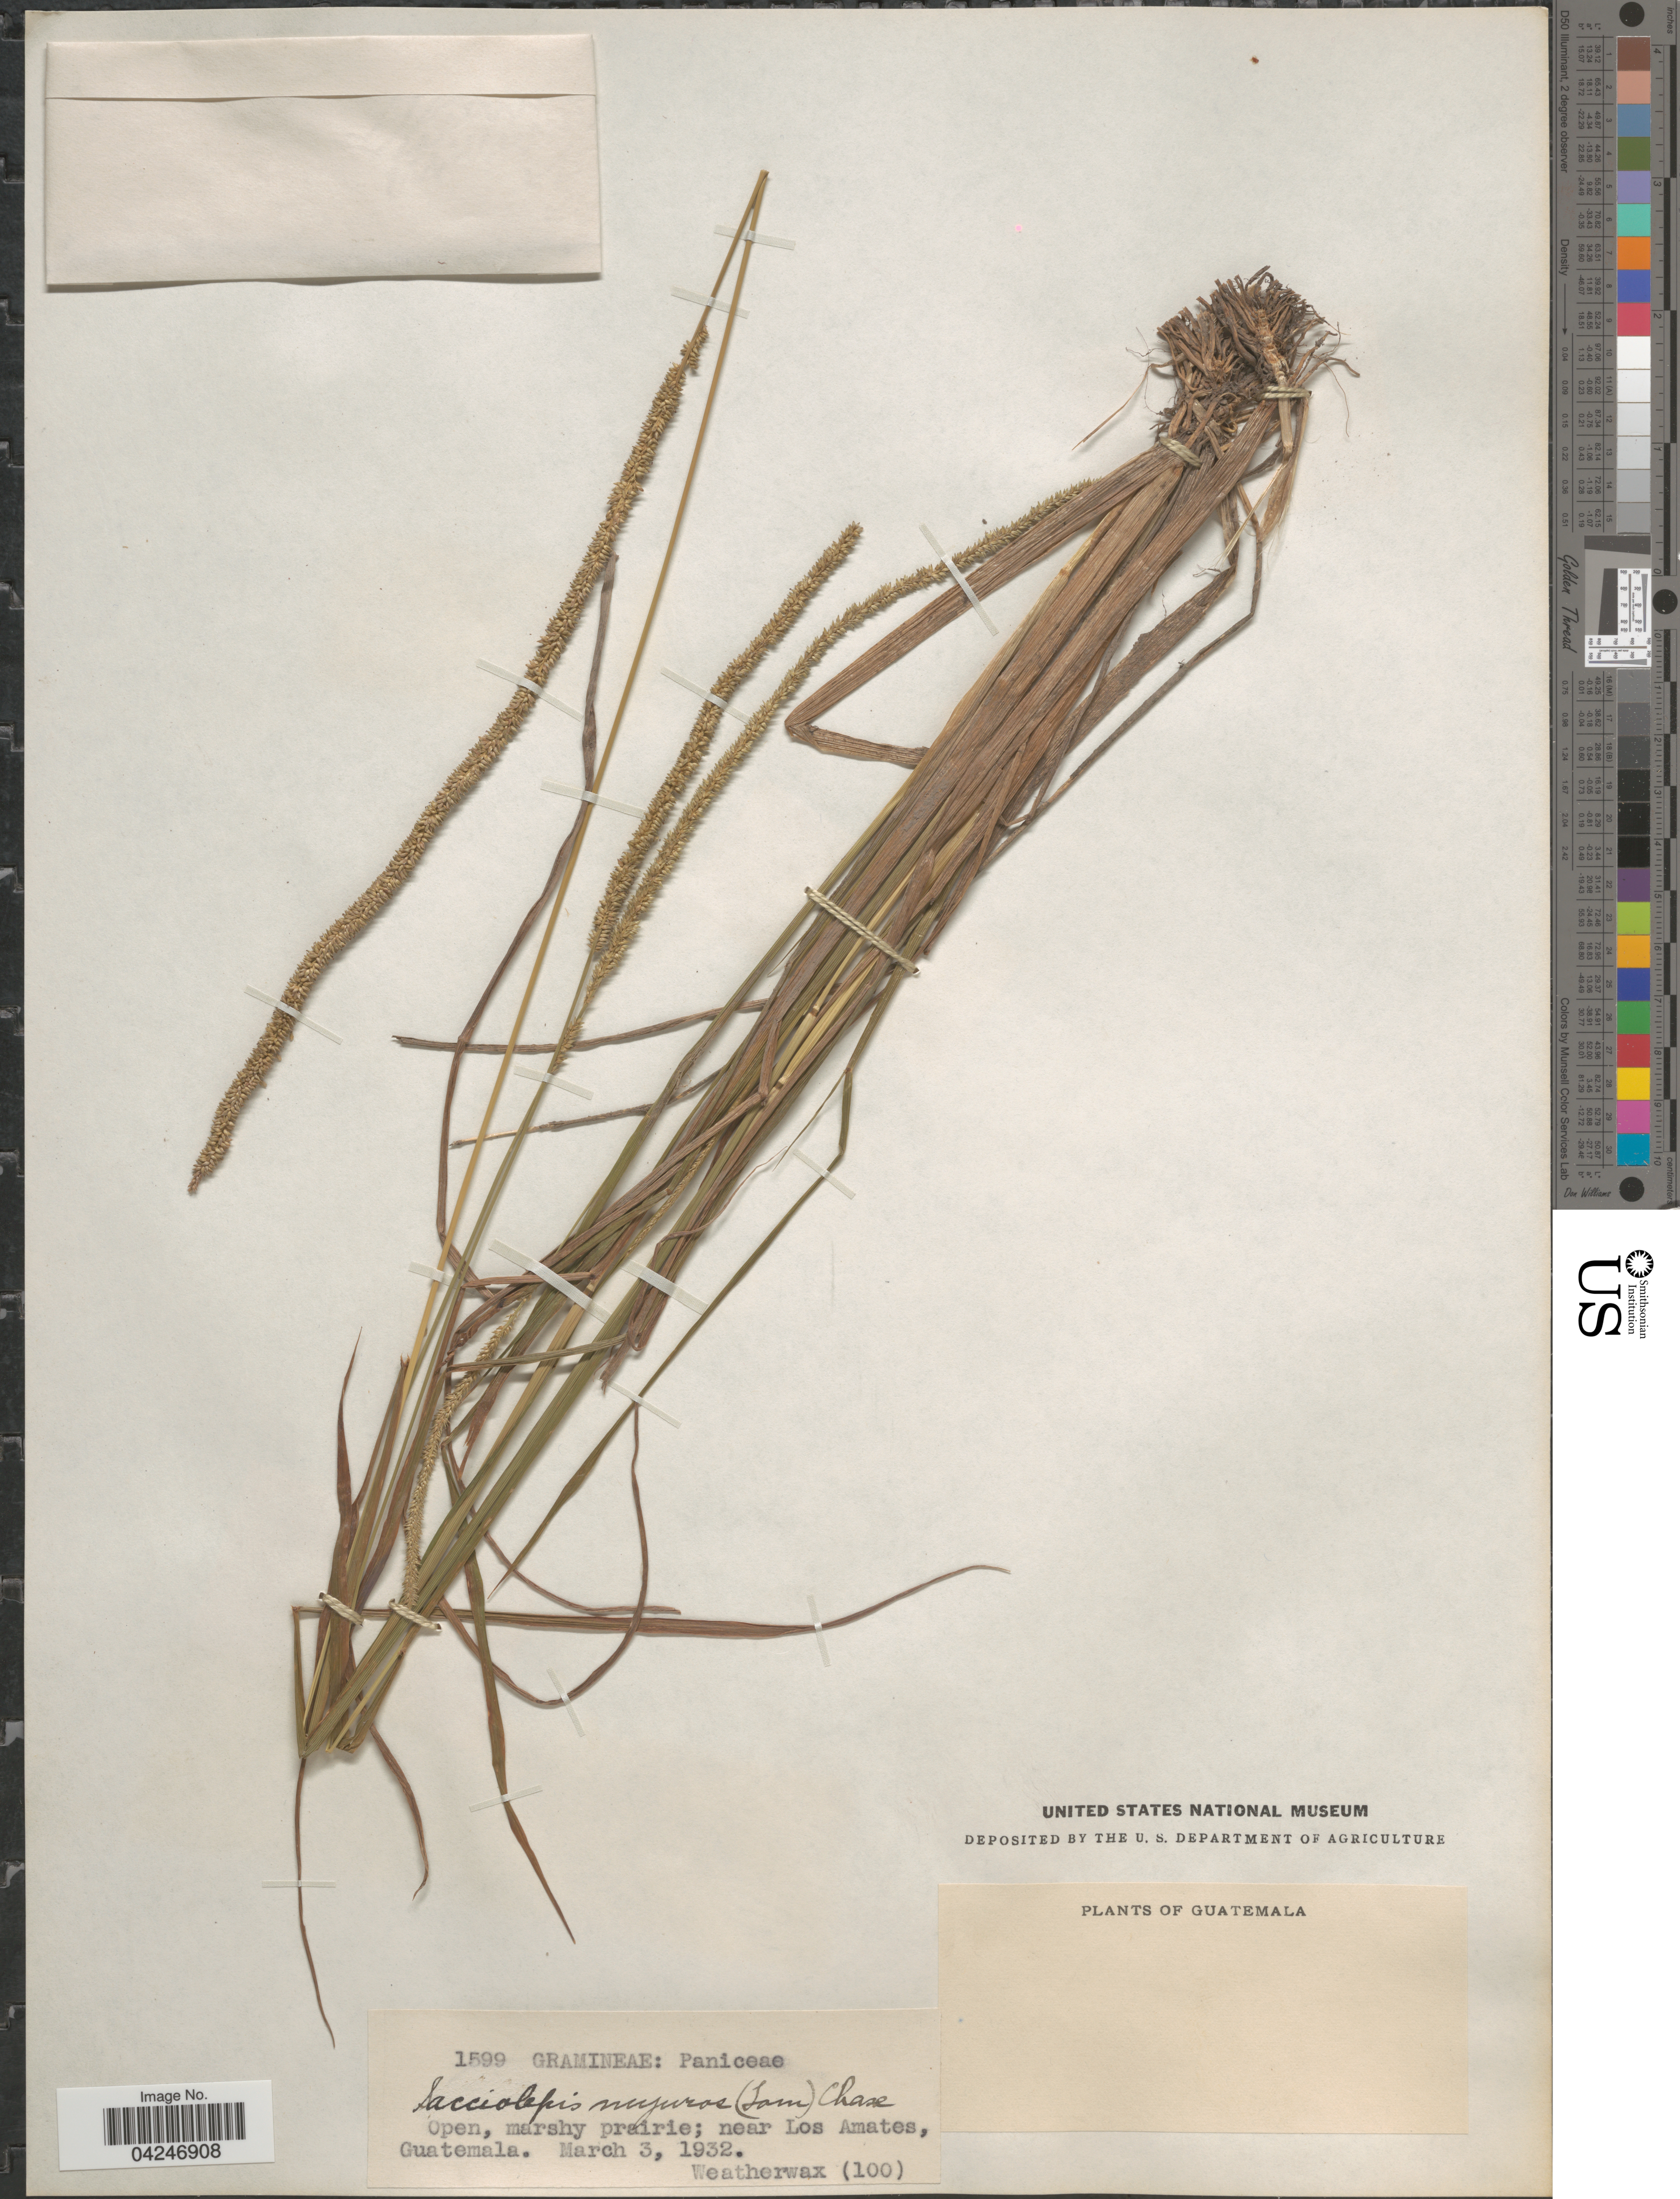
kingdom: Plantae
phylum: Tracheophyta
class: Liliopsida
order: Poales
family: Poaceae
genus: Sacciolepis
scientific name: Sacciolepis myuros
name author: (Lam.) Chase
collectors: -. Weatherwax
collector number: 1599/100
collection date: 1932-03-03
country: Guatemala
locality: Near Los Amates.